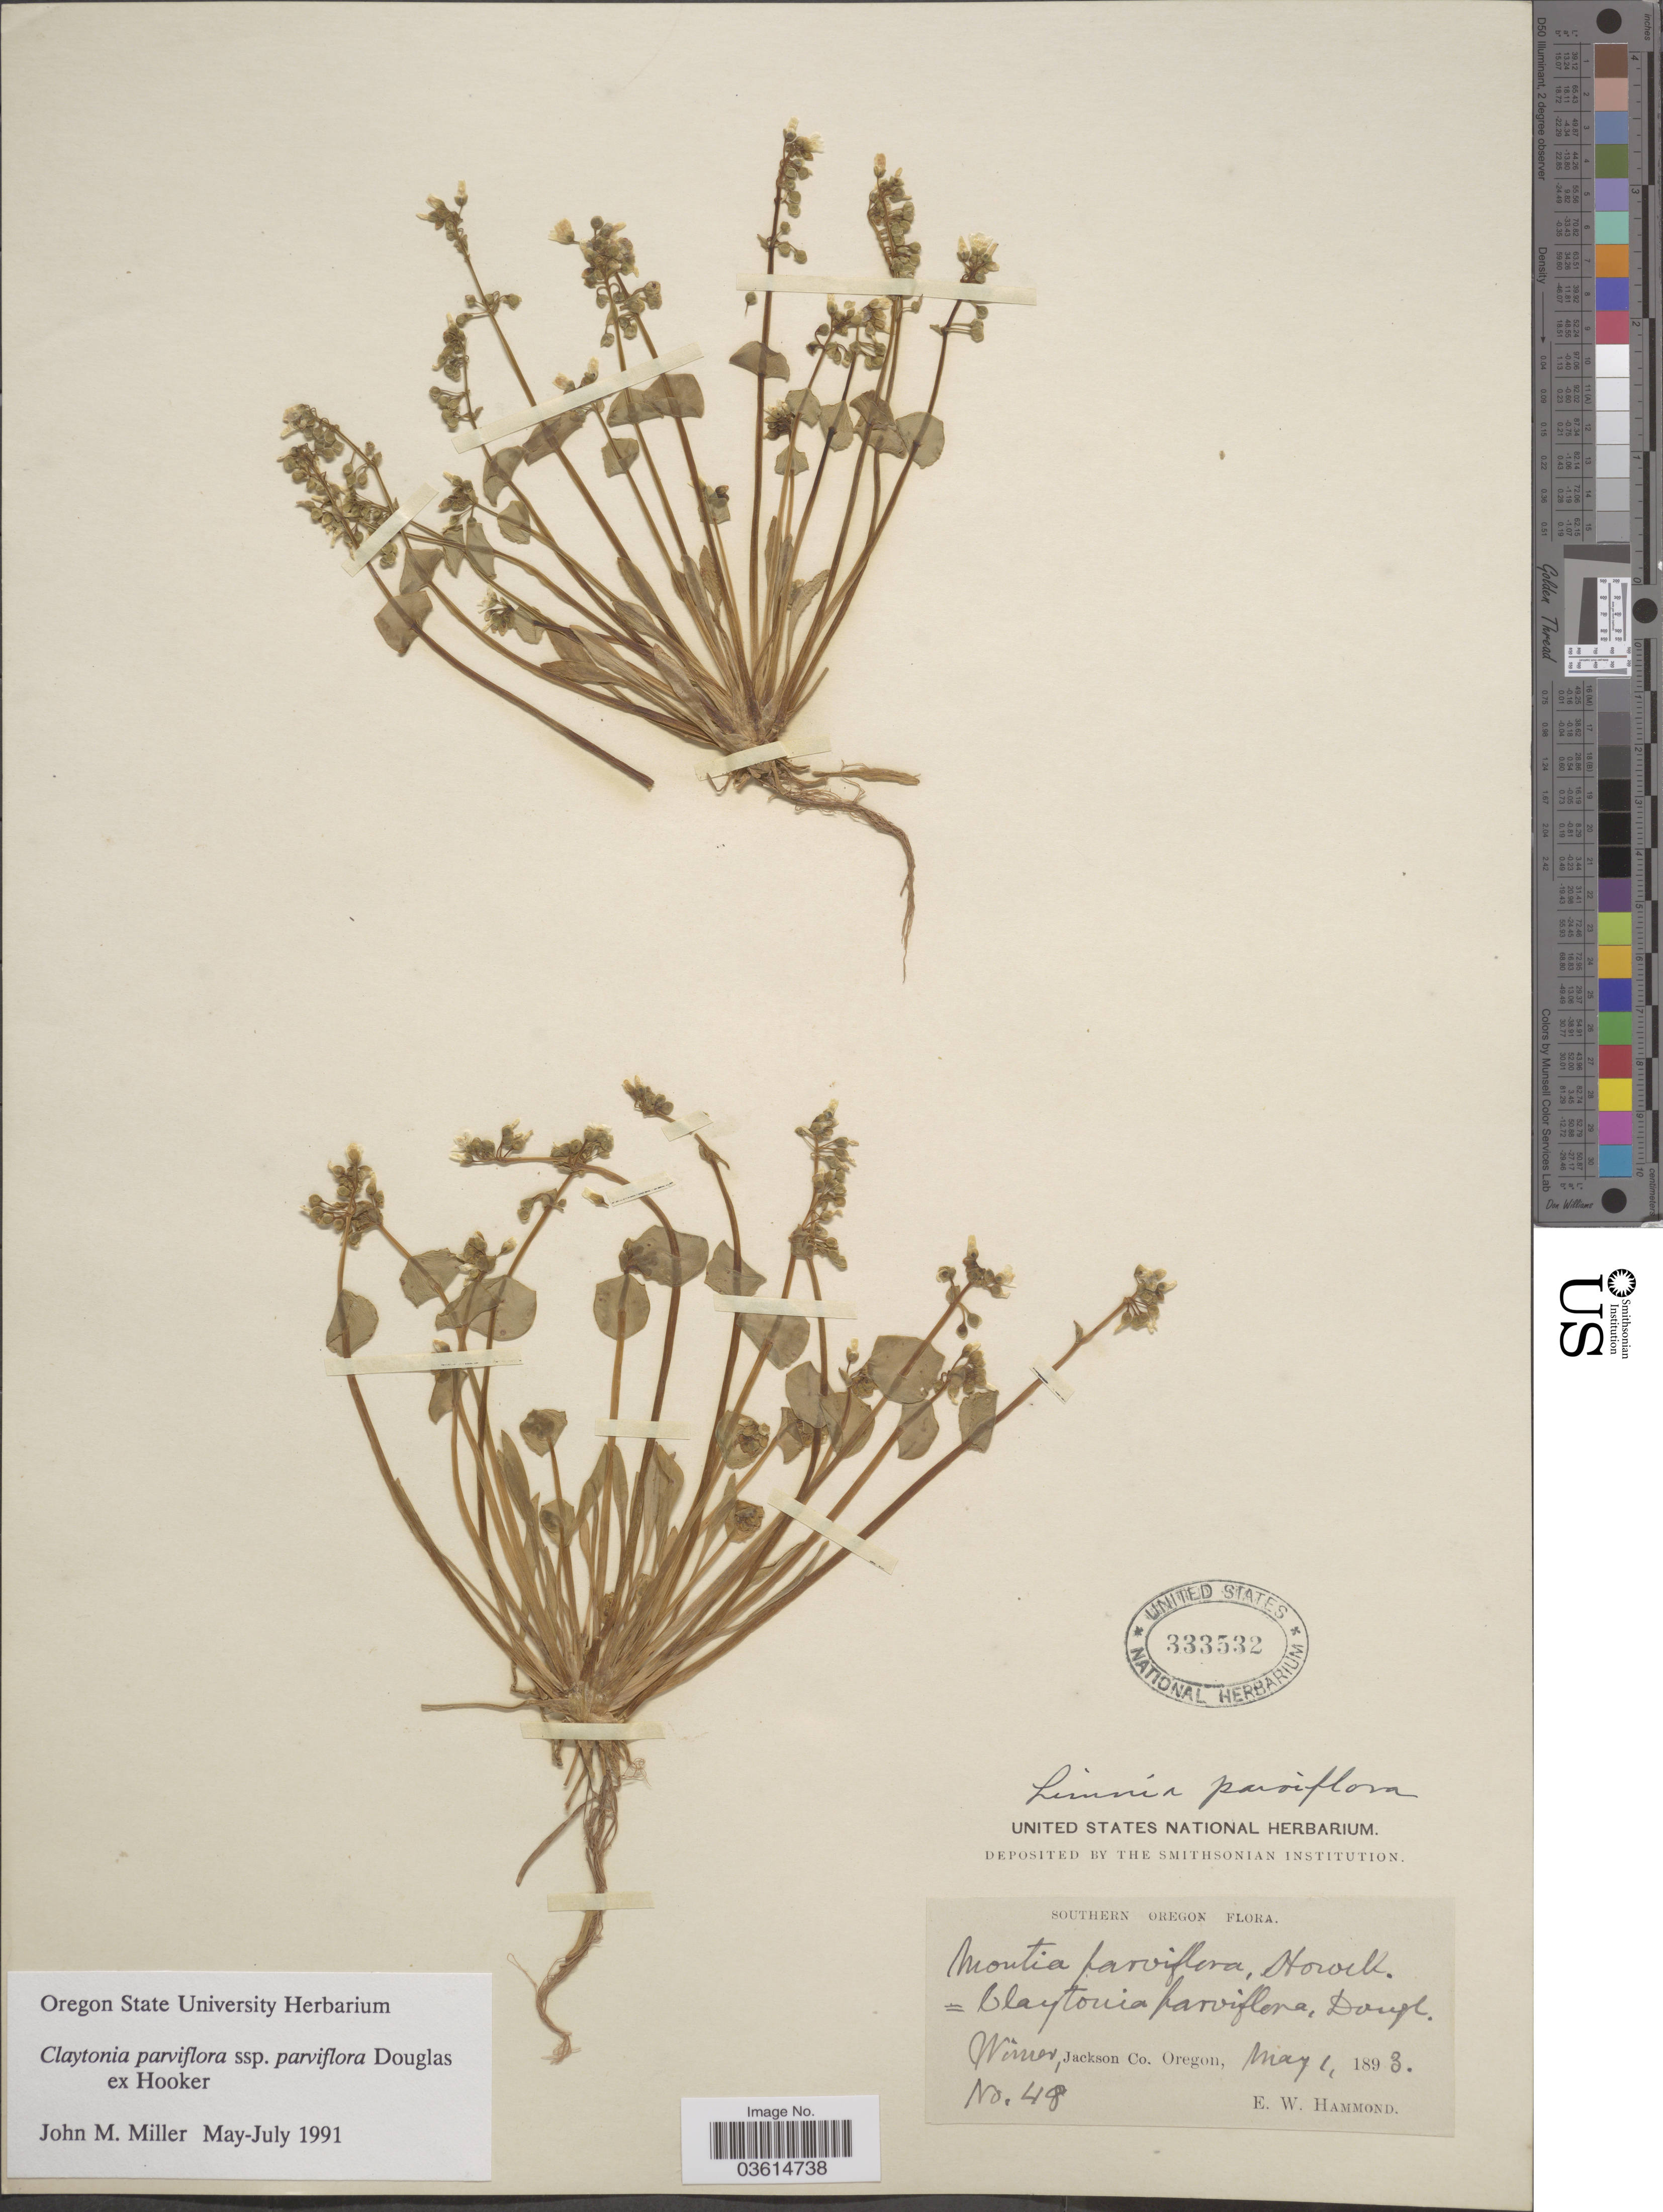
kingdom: Plantae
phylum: Tracheophyta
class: Magnoliopsida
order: Caryophyllales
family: Montiaceae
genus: Claytonia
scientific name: Claytonia parviflora subsp. parviflora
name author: Douglas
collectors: E. Hammond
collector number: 48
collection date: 1893-05-01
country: United States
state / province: Oregon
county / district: Jackson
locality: Southern Oregon. Wimer, Jackson Co.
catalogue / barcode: US 333532